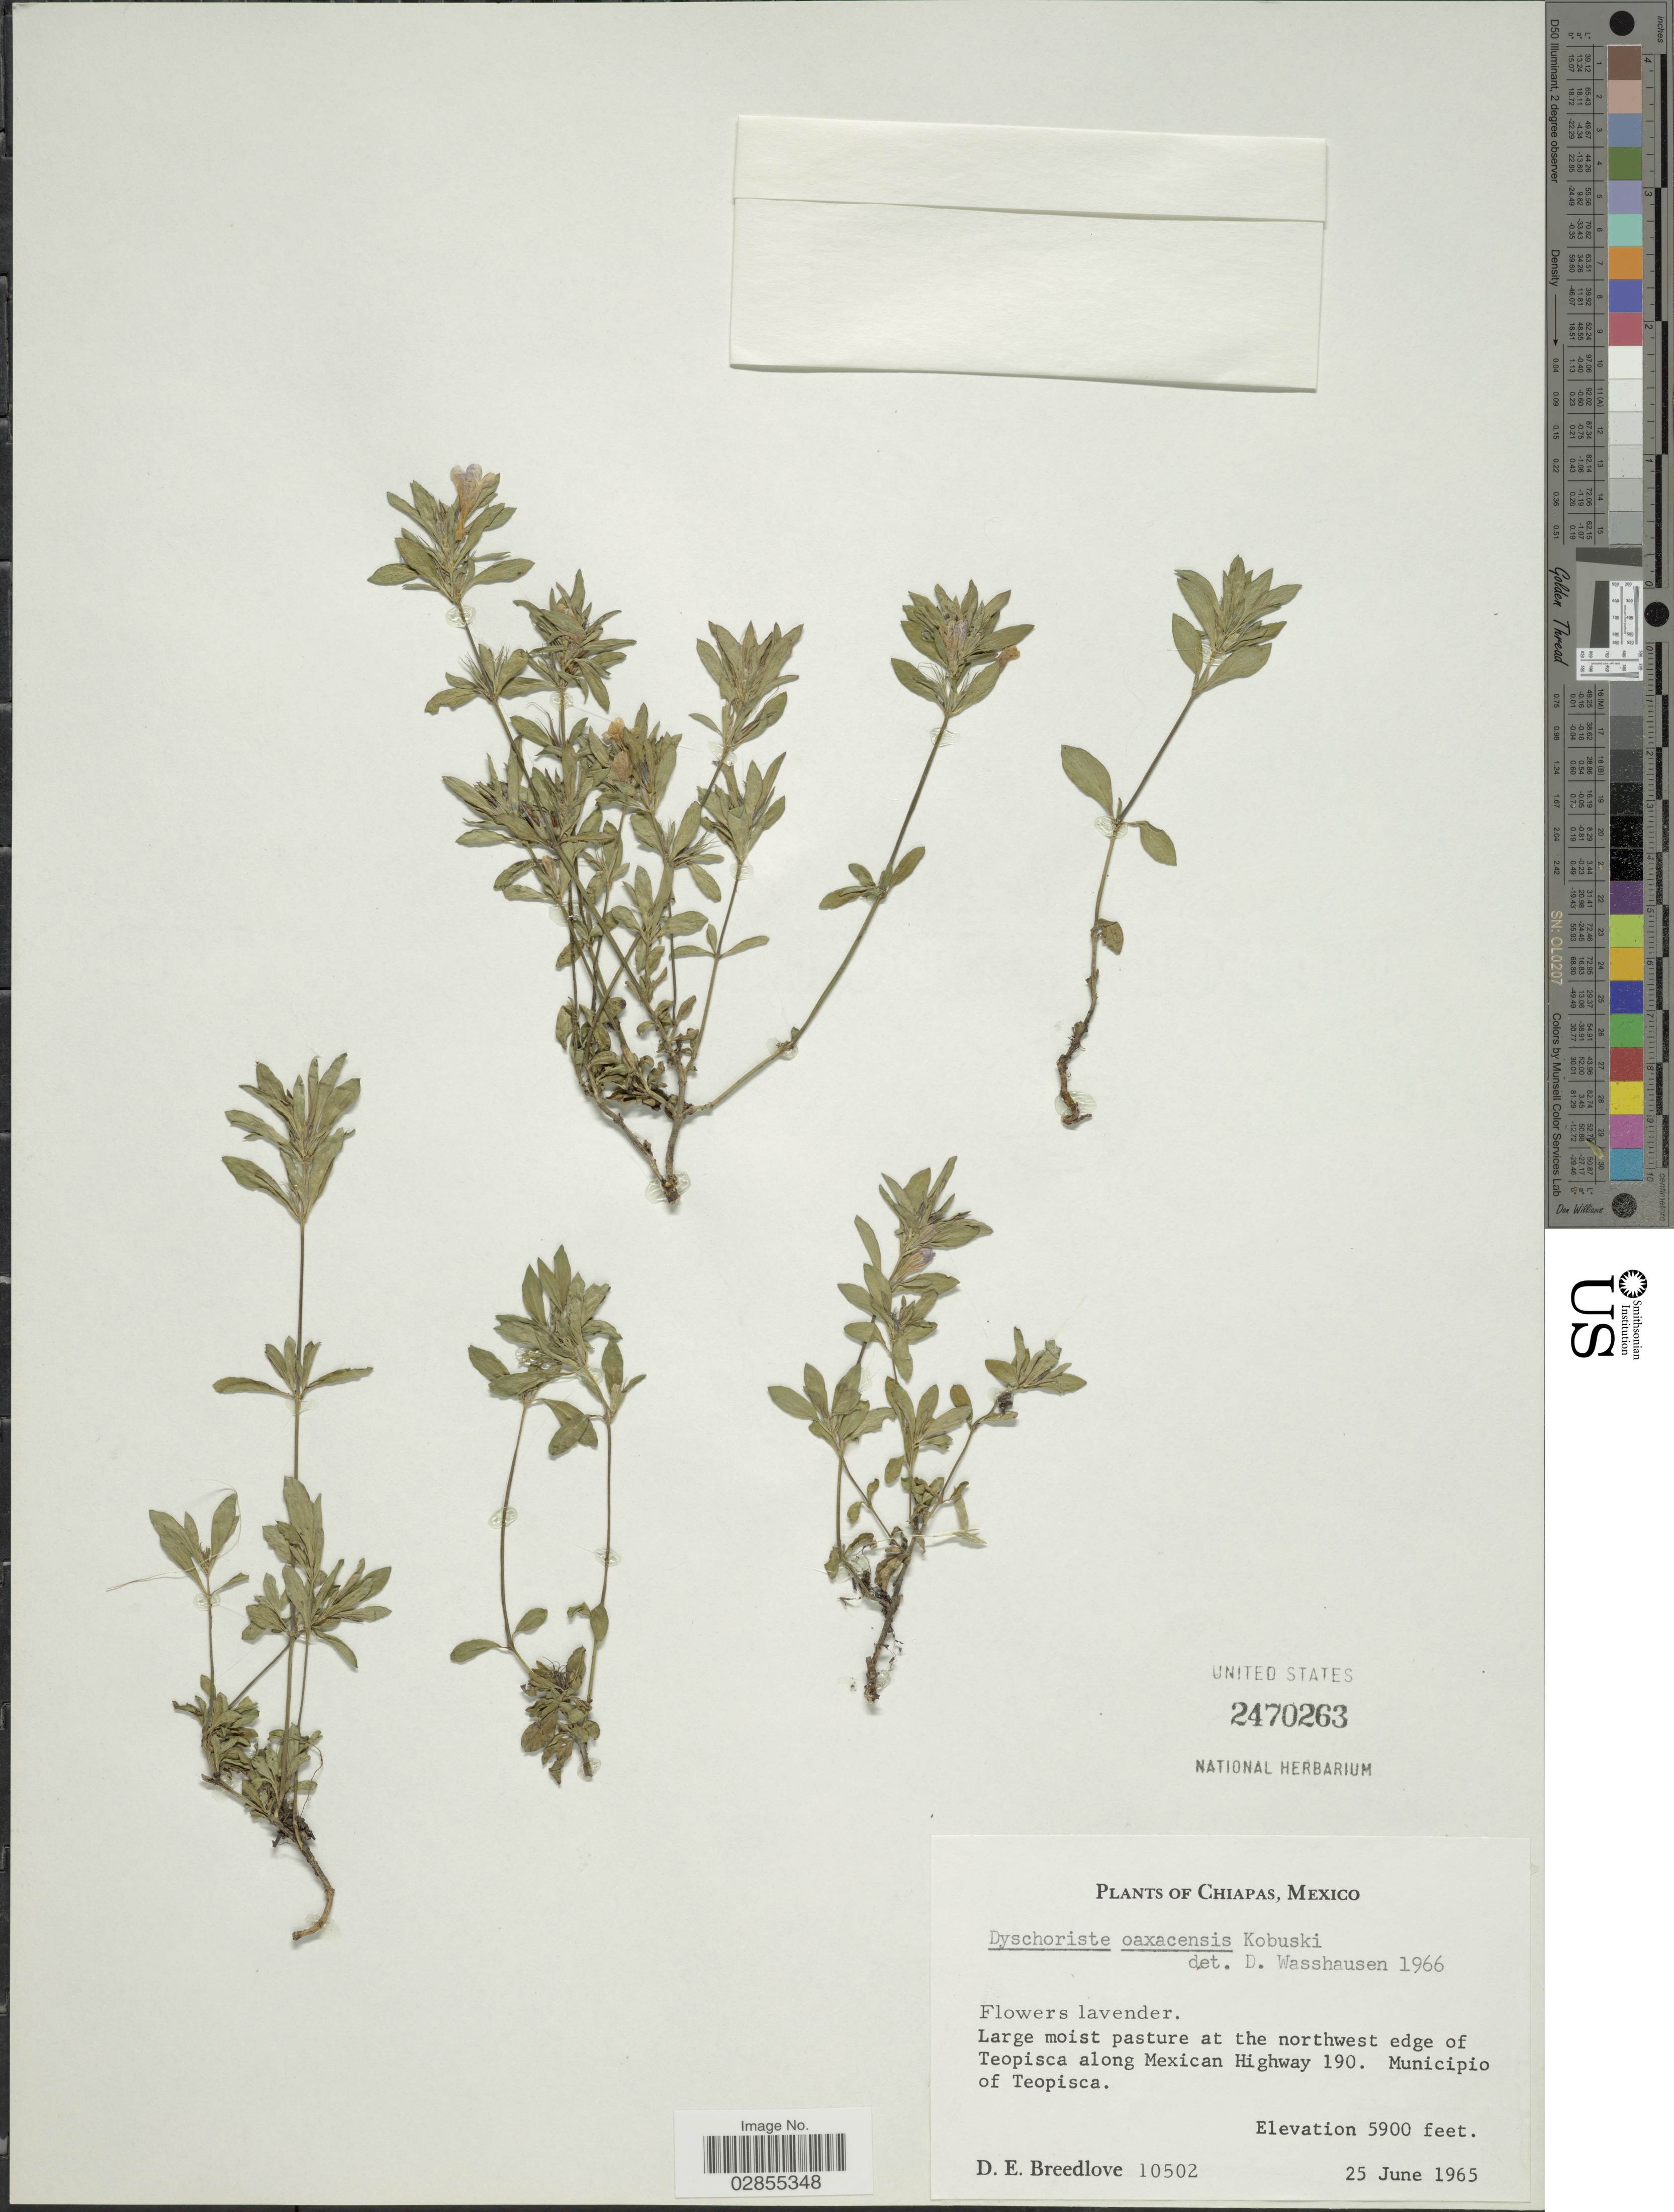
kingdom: Plantae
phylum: Tracheophyta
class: Magnoliopsida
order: Lamiales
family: Acanthaceae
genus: Dyschoriste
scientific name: Dyschoriste capitata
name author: (Oerst.) Kuntze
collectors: D. E. Breedlove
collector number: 10502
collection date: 1965-06-25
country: Mexico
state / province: Chiapas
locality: Large moist pasture at the northwest edge of Teopisca along Mexican Highway 190, Municipio of Teopisca.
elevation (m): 1798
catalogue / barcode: US 2470263